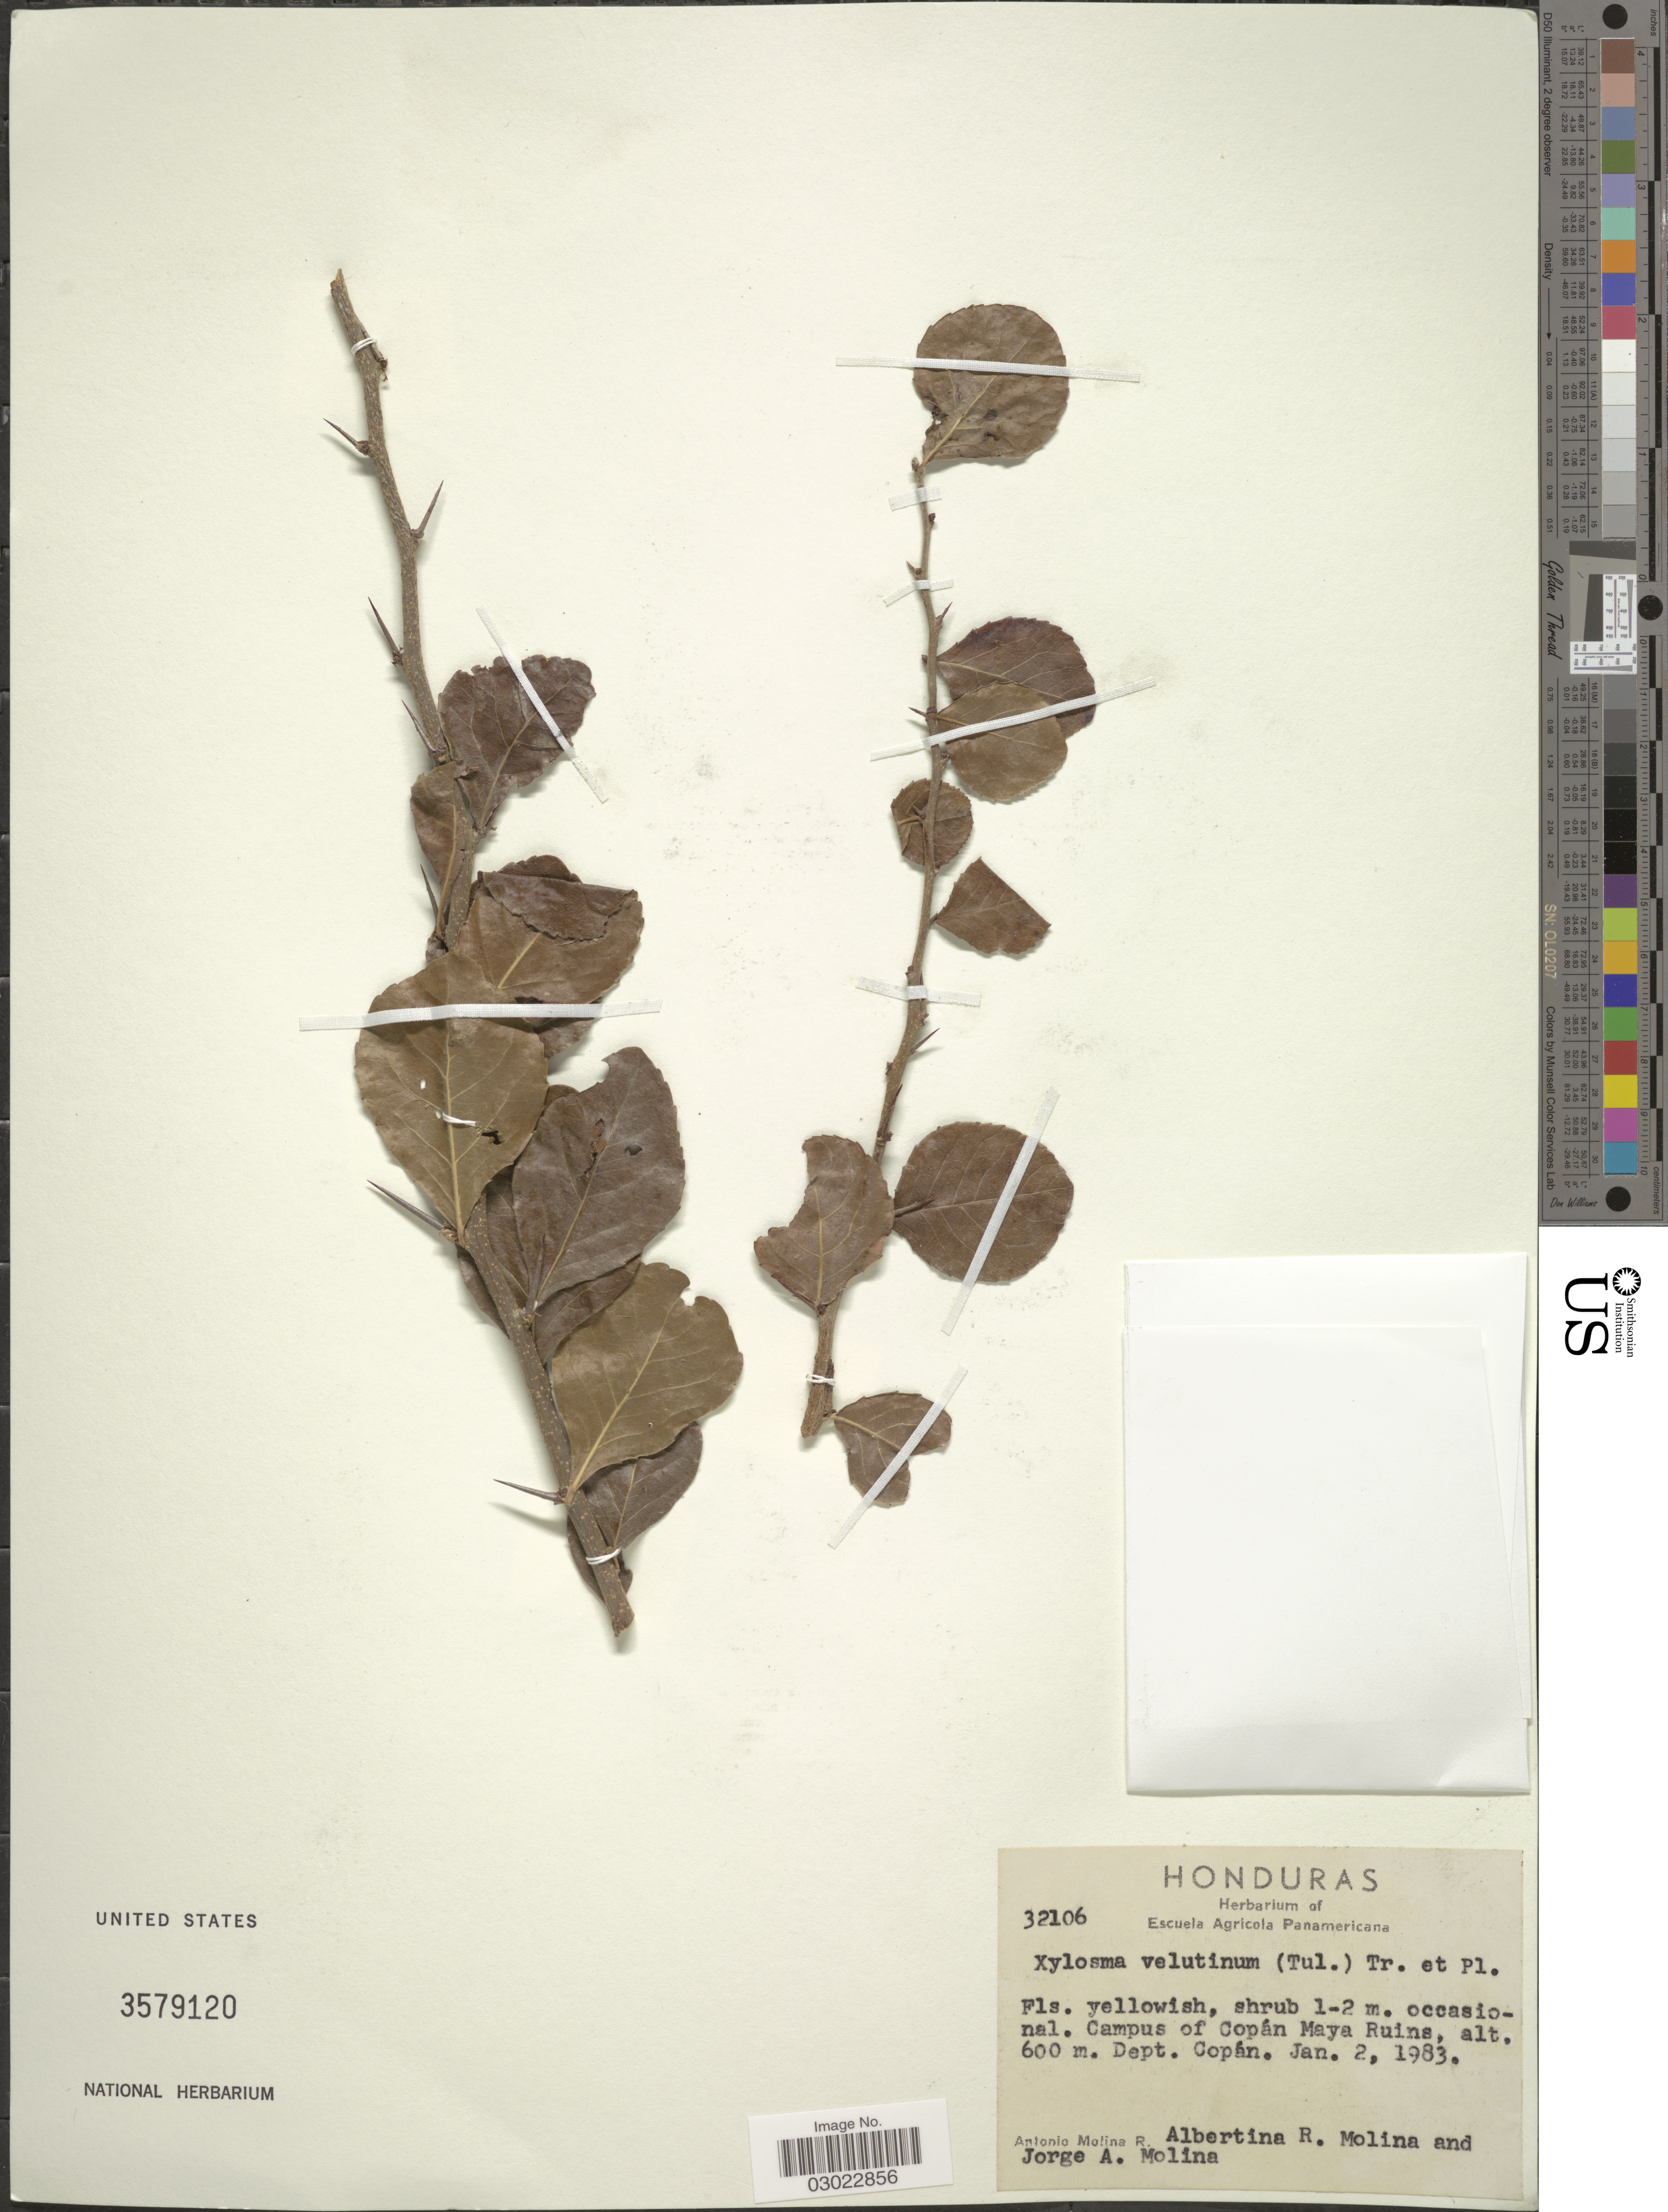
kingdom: Plantae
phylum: Tracheophyta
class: Magnoliopsida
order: Malpighiales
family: Salicaceae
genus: Xylosma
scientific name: Xylosma velutina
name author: (Tul.) Triana & Planch.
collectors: A. Molina R., A. R. Molina & J. A. Molina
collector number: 32106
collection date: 1983-01-02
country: Honduras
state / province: Copán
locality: Campus of Copán Maya Ruins. Dept. Copán.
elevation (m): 600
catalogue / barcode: US 3579120